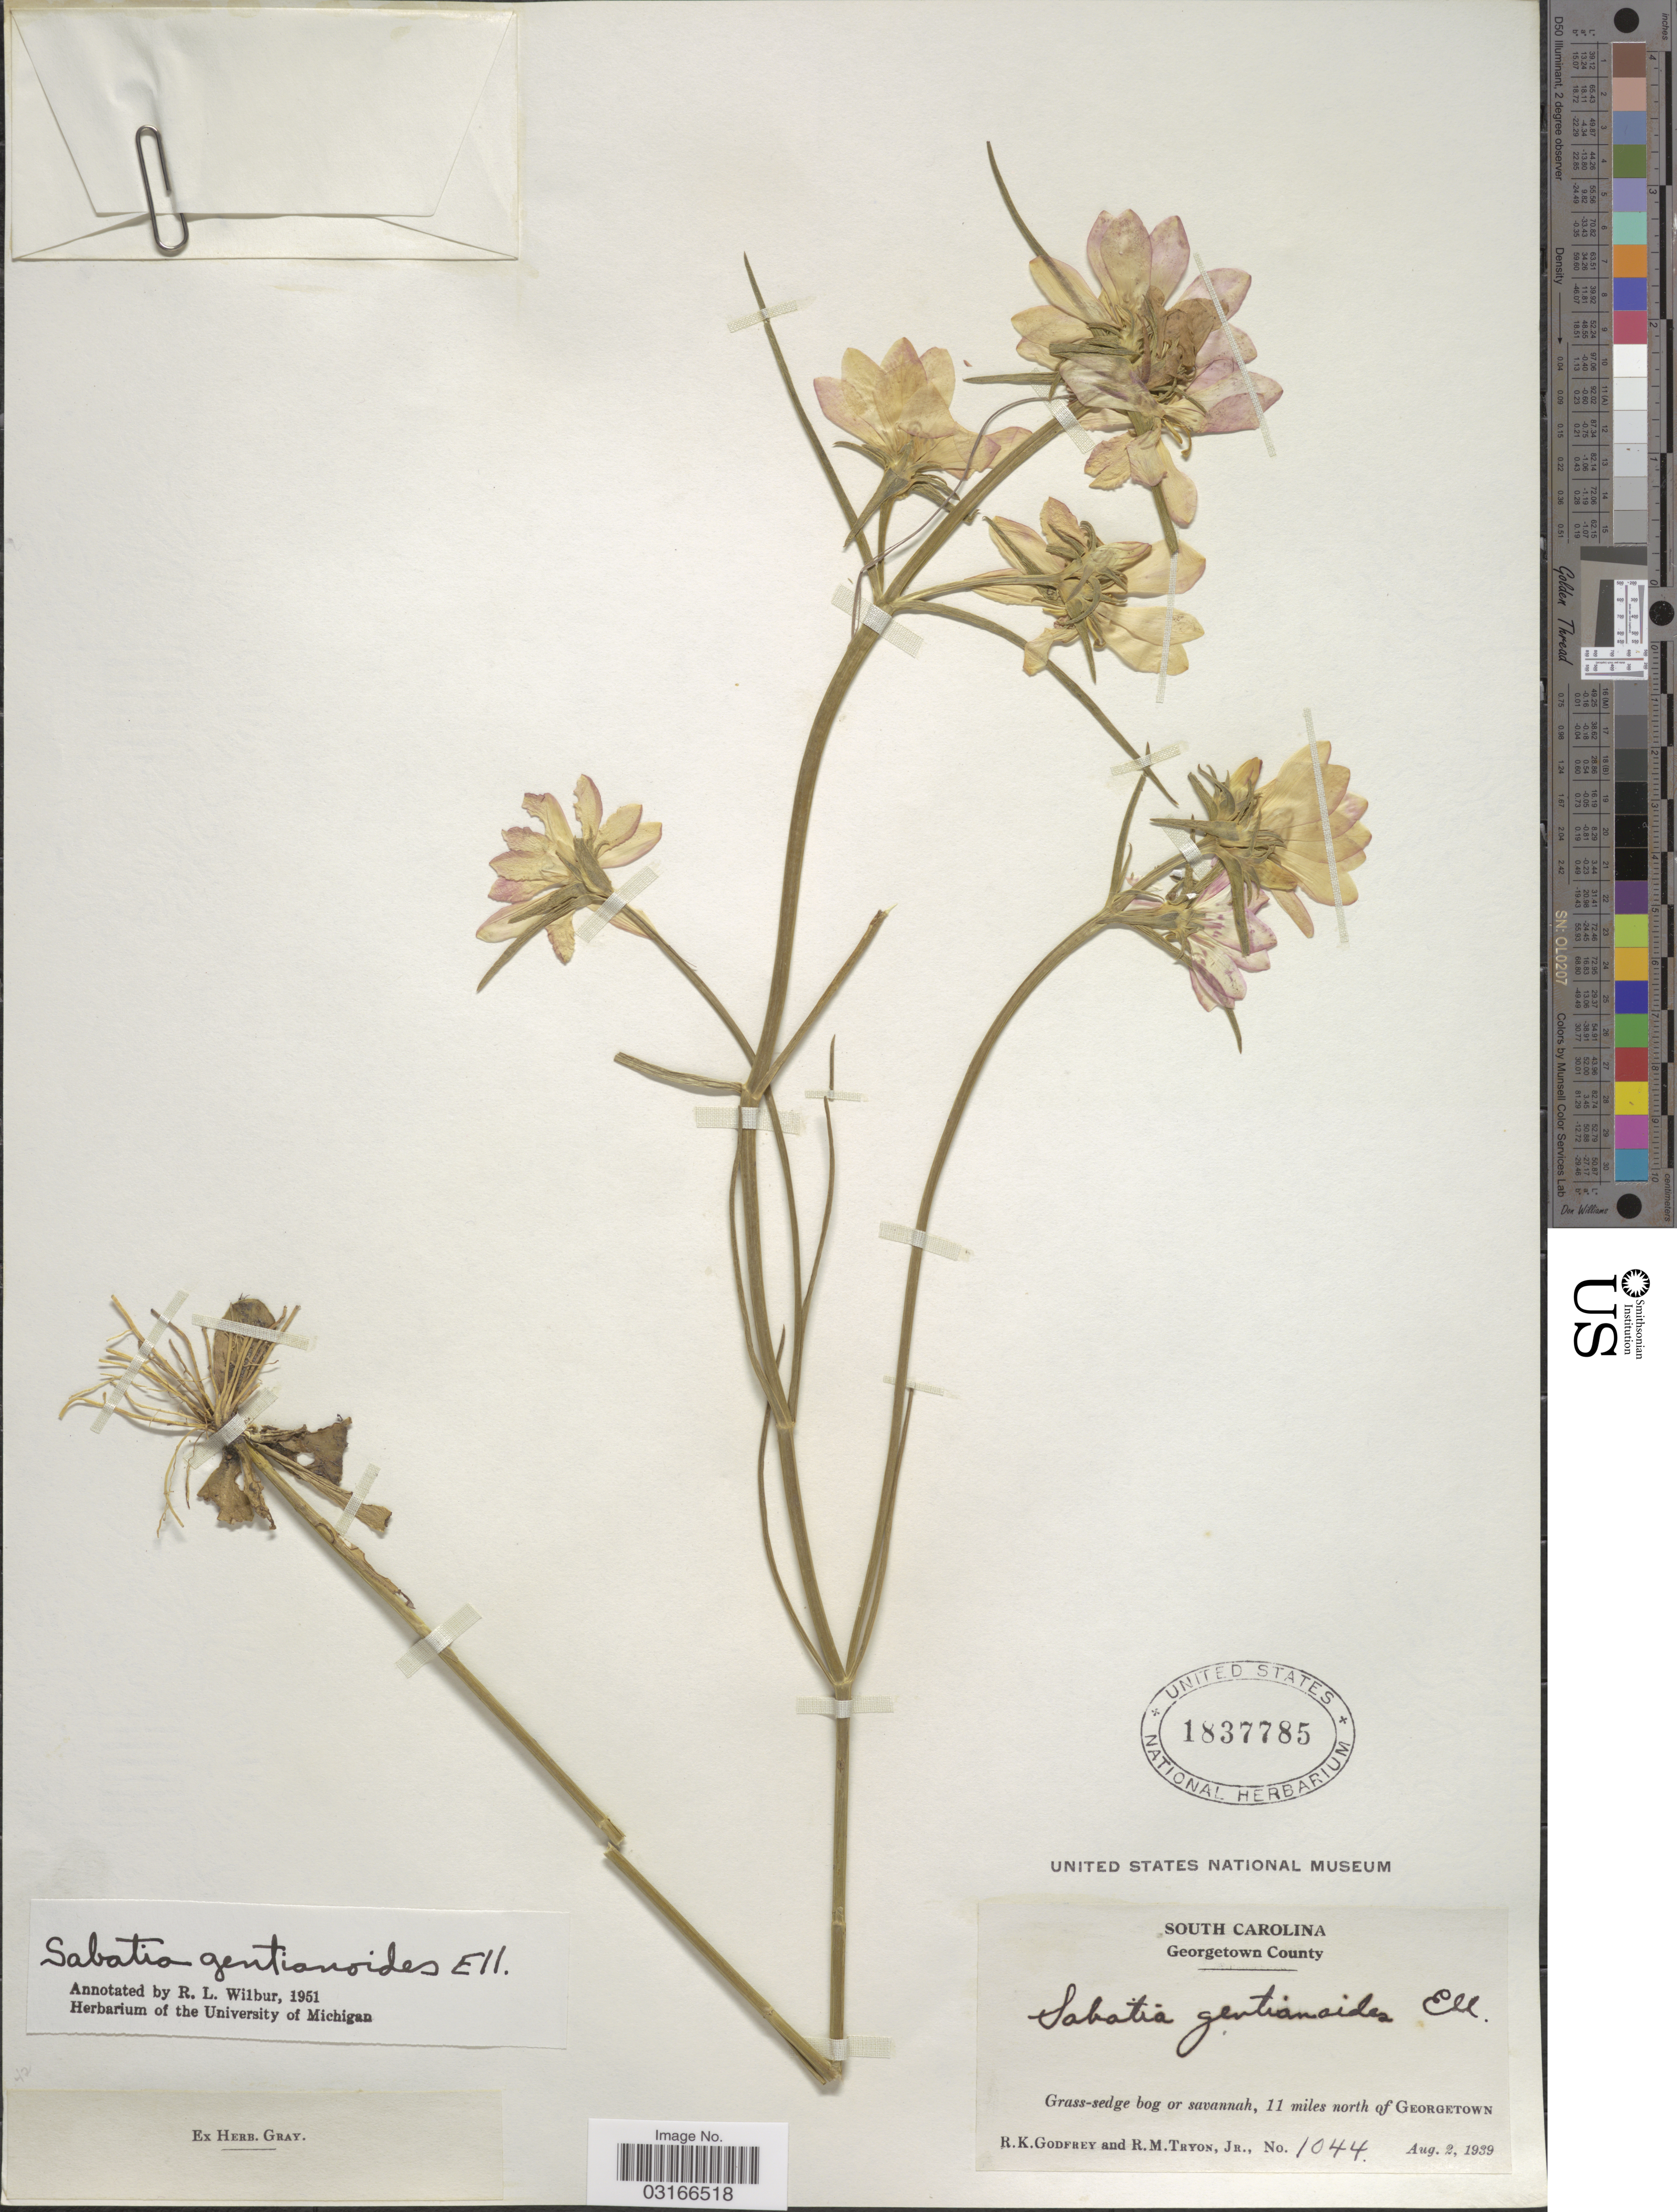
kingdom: Plantae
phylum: Tracheophyta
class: Magnoliopsida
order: Gentianales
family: Gentianaceae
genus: Sabatia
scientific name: Sabatia gentianoides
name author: Elliott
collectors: R. K. Godfrey & R. Tryon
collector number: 1044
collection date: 1939-08-02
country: United States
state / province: South Carolina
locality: Georgetown County, Grass-sedge bog or savannah, 11 miles north of Georgetown.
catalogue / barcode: US 1837785